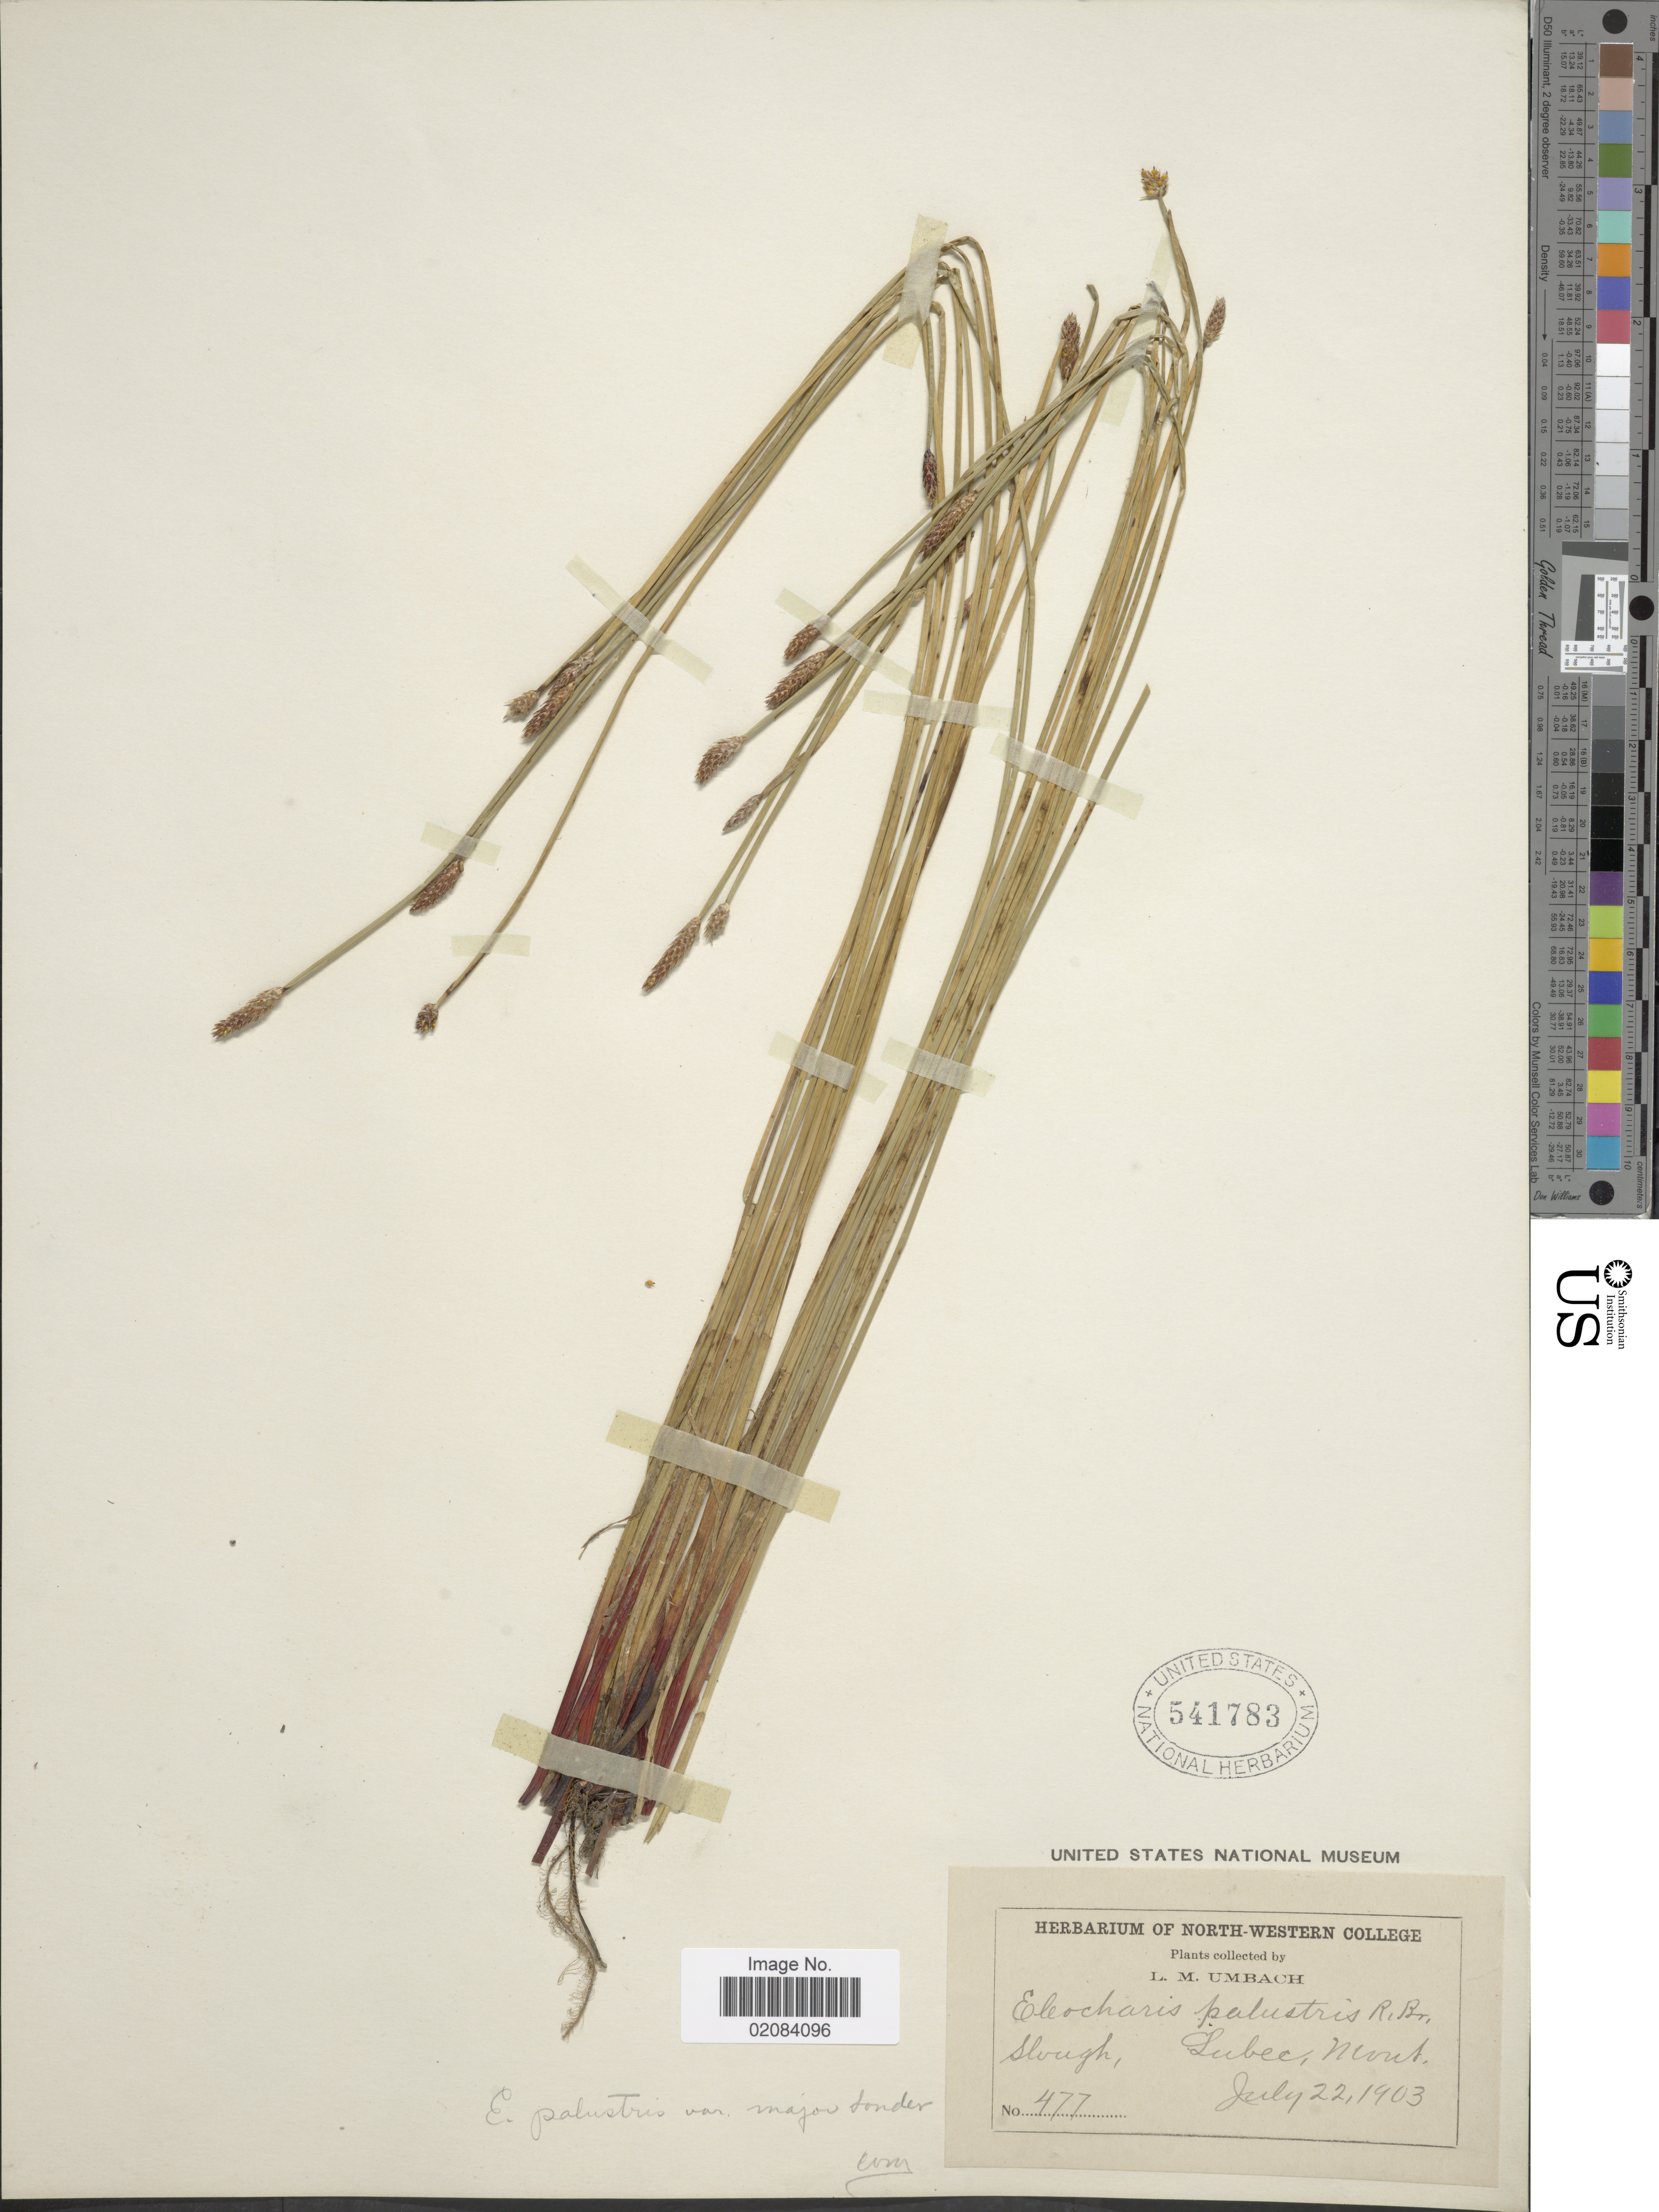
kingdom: Plantae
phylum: Tracheophyta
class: Liliopsida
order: Poales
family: Cyperaceae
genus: Eleocharis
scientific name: Eleocharis palustris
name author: (L.) Roem. & Schult.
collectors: L. M. Umbach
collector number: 477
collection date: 1903-07-22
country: United States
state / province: Montana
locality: Slaugh, Lubec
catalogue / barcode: US 541783